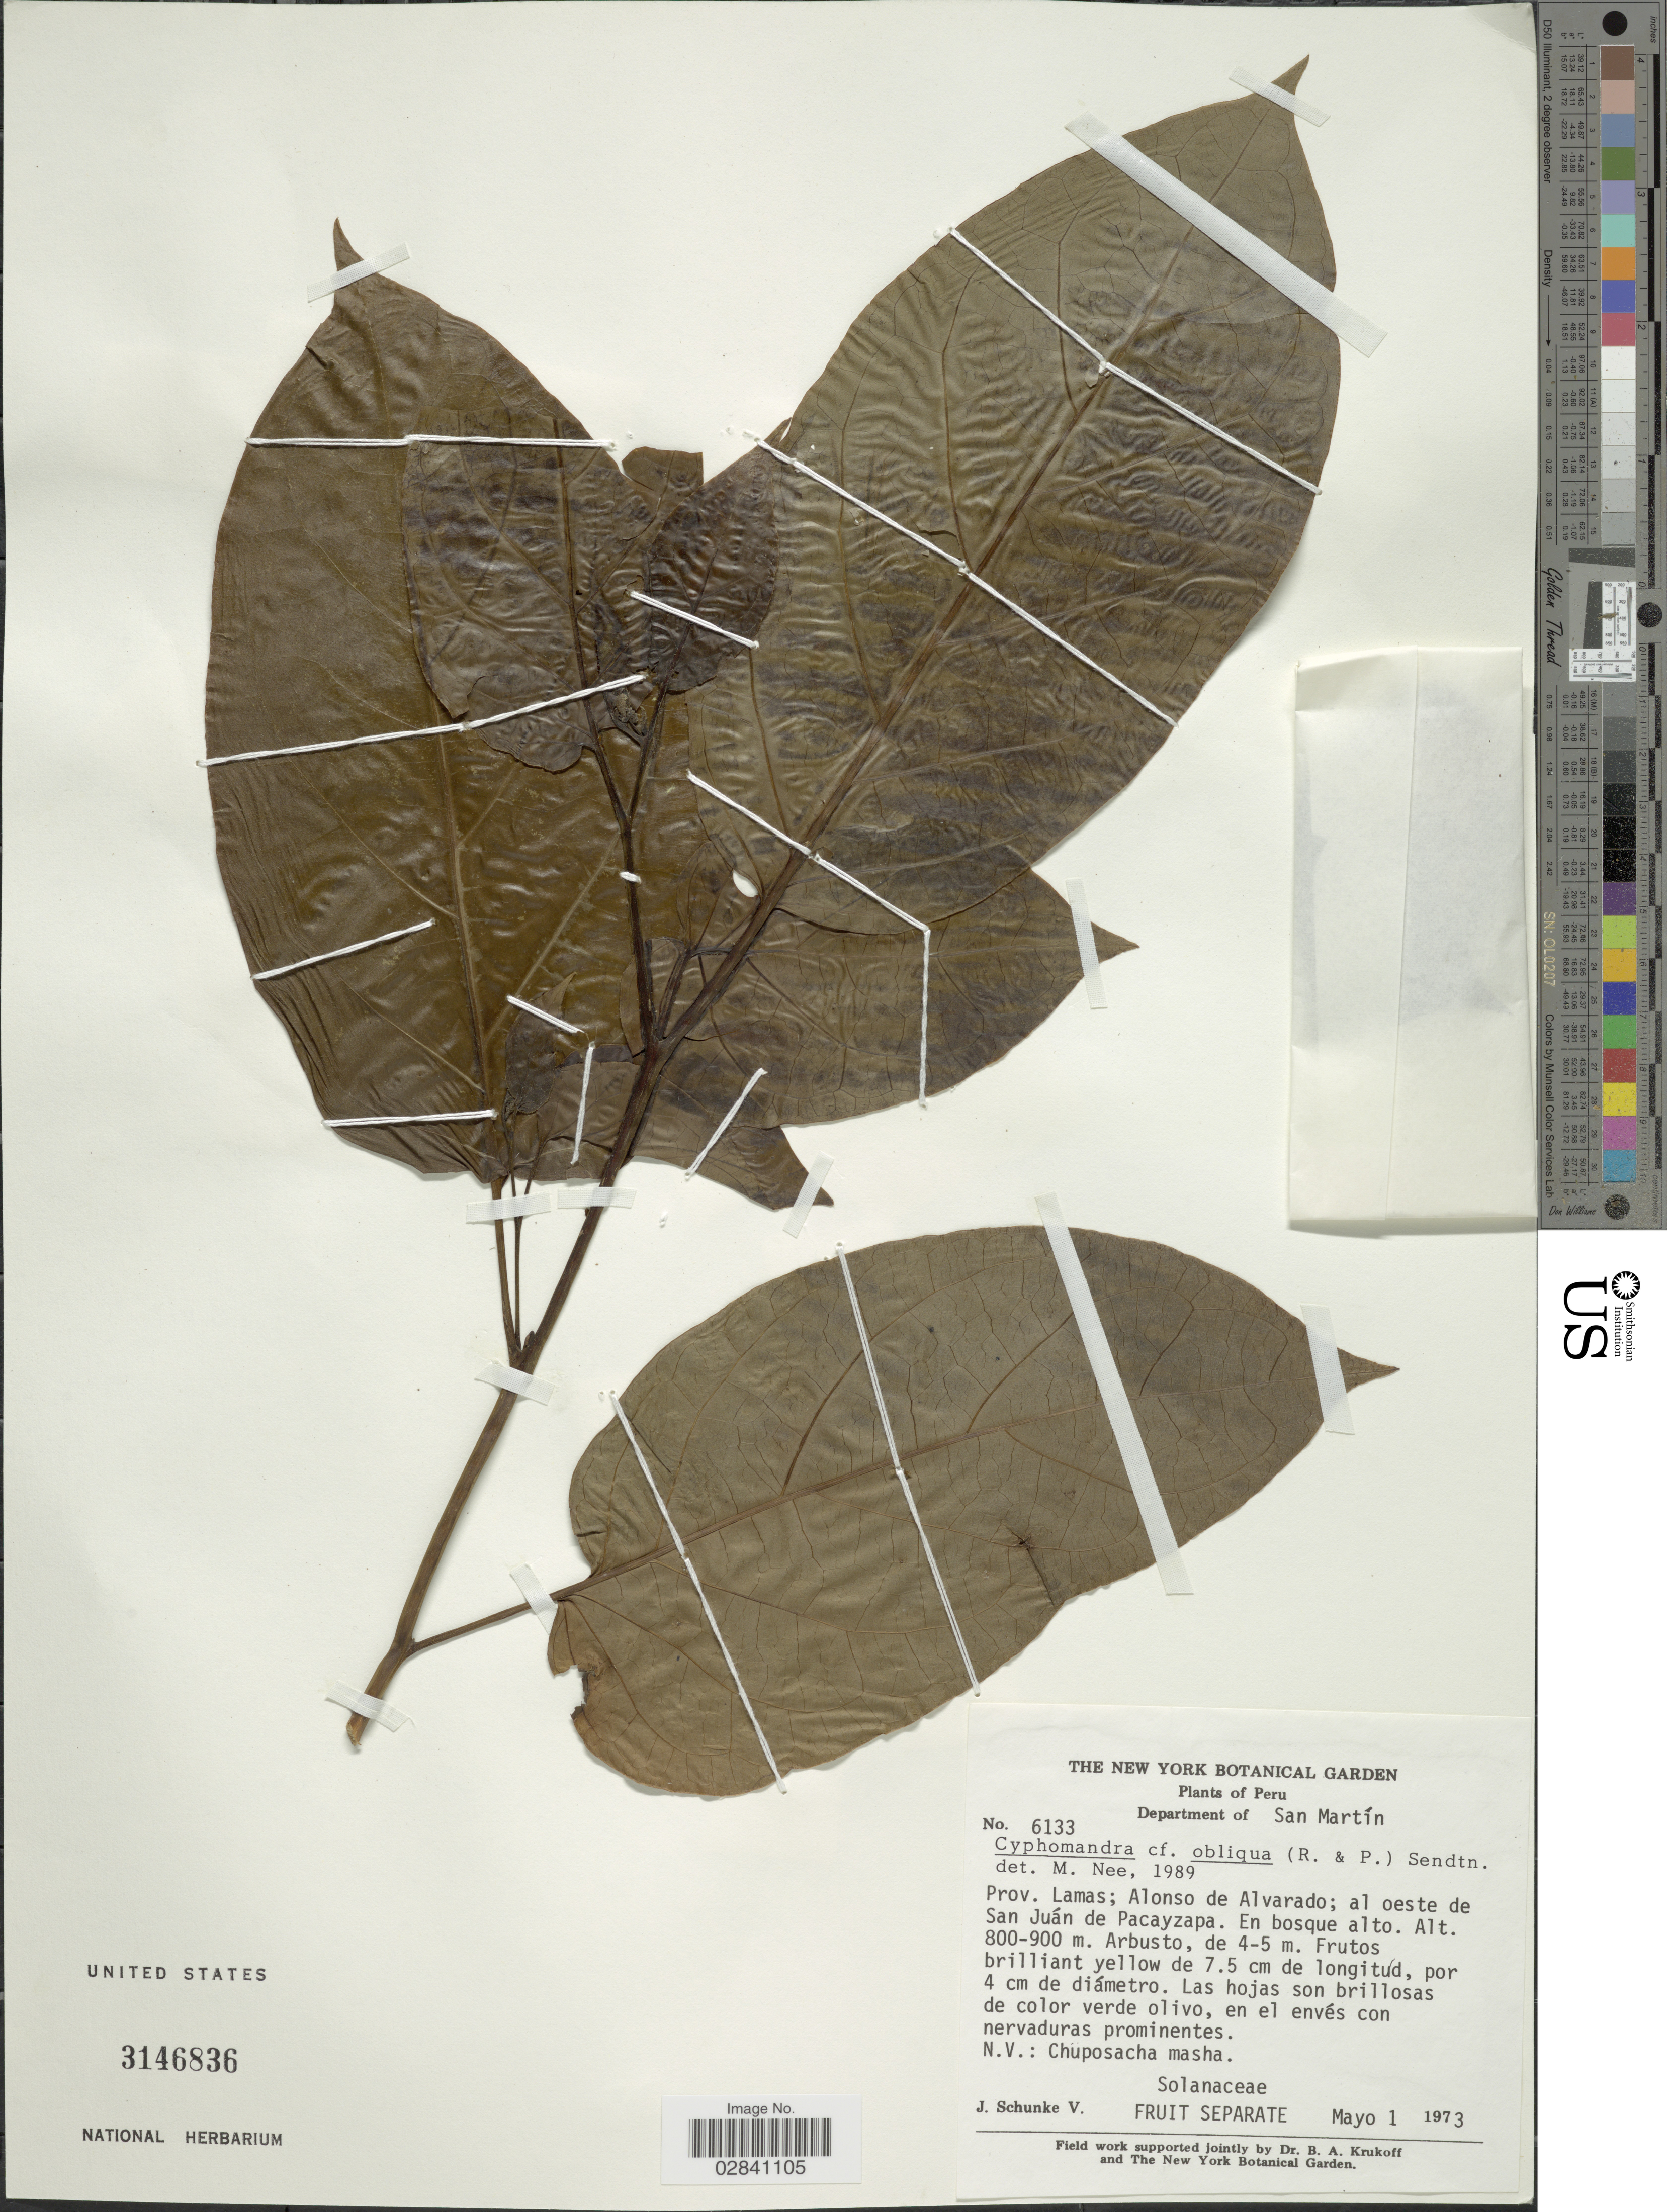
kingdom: Plantae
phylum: Tracheophyta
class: Magnoliopsida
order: Solanales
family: Solanaceae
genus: Cyphomandra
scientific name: Cyphomandra obliqua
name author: (Ruiz & Pav.) Sendtn.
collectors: J. Schunke Vigo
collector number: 6133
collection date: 1973-05-01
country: Peru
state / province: San Martín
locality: Department of San Martín. Prov. Lamas; Alonso de Alvarado; al oeste de San Juán de Pacayzapa.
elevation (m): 800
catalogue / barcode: US 3146836